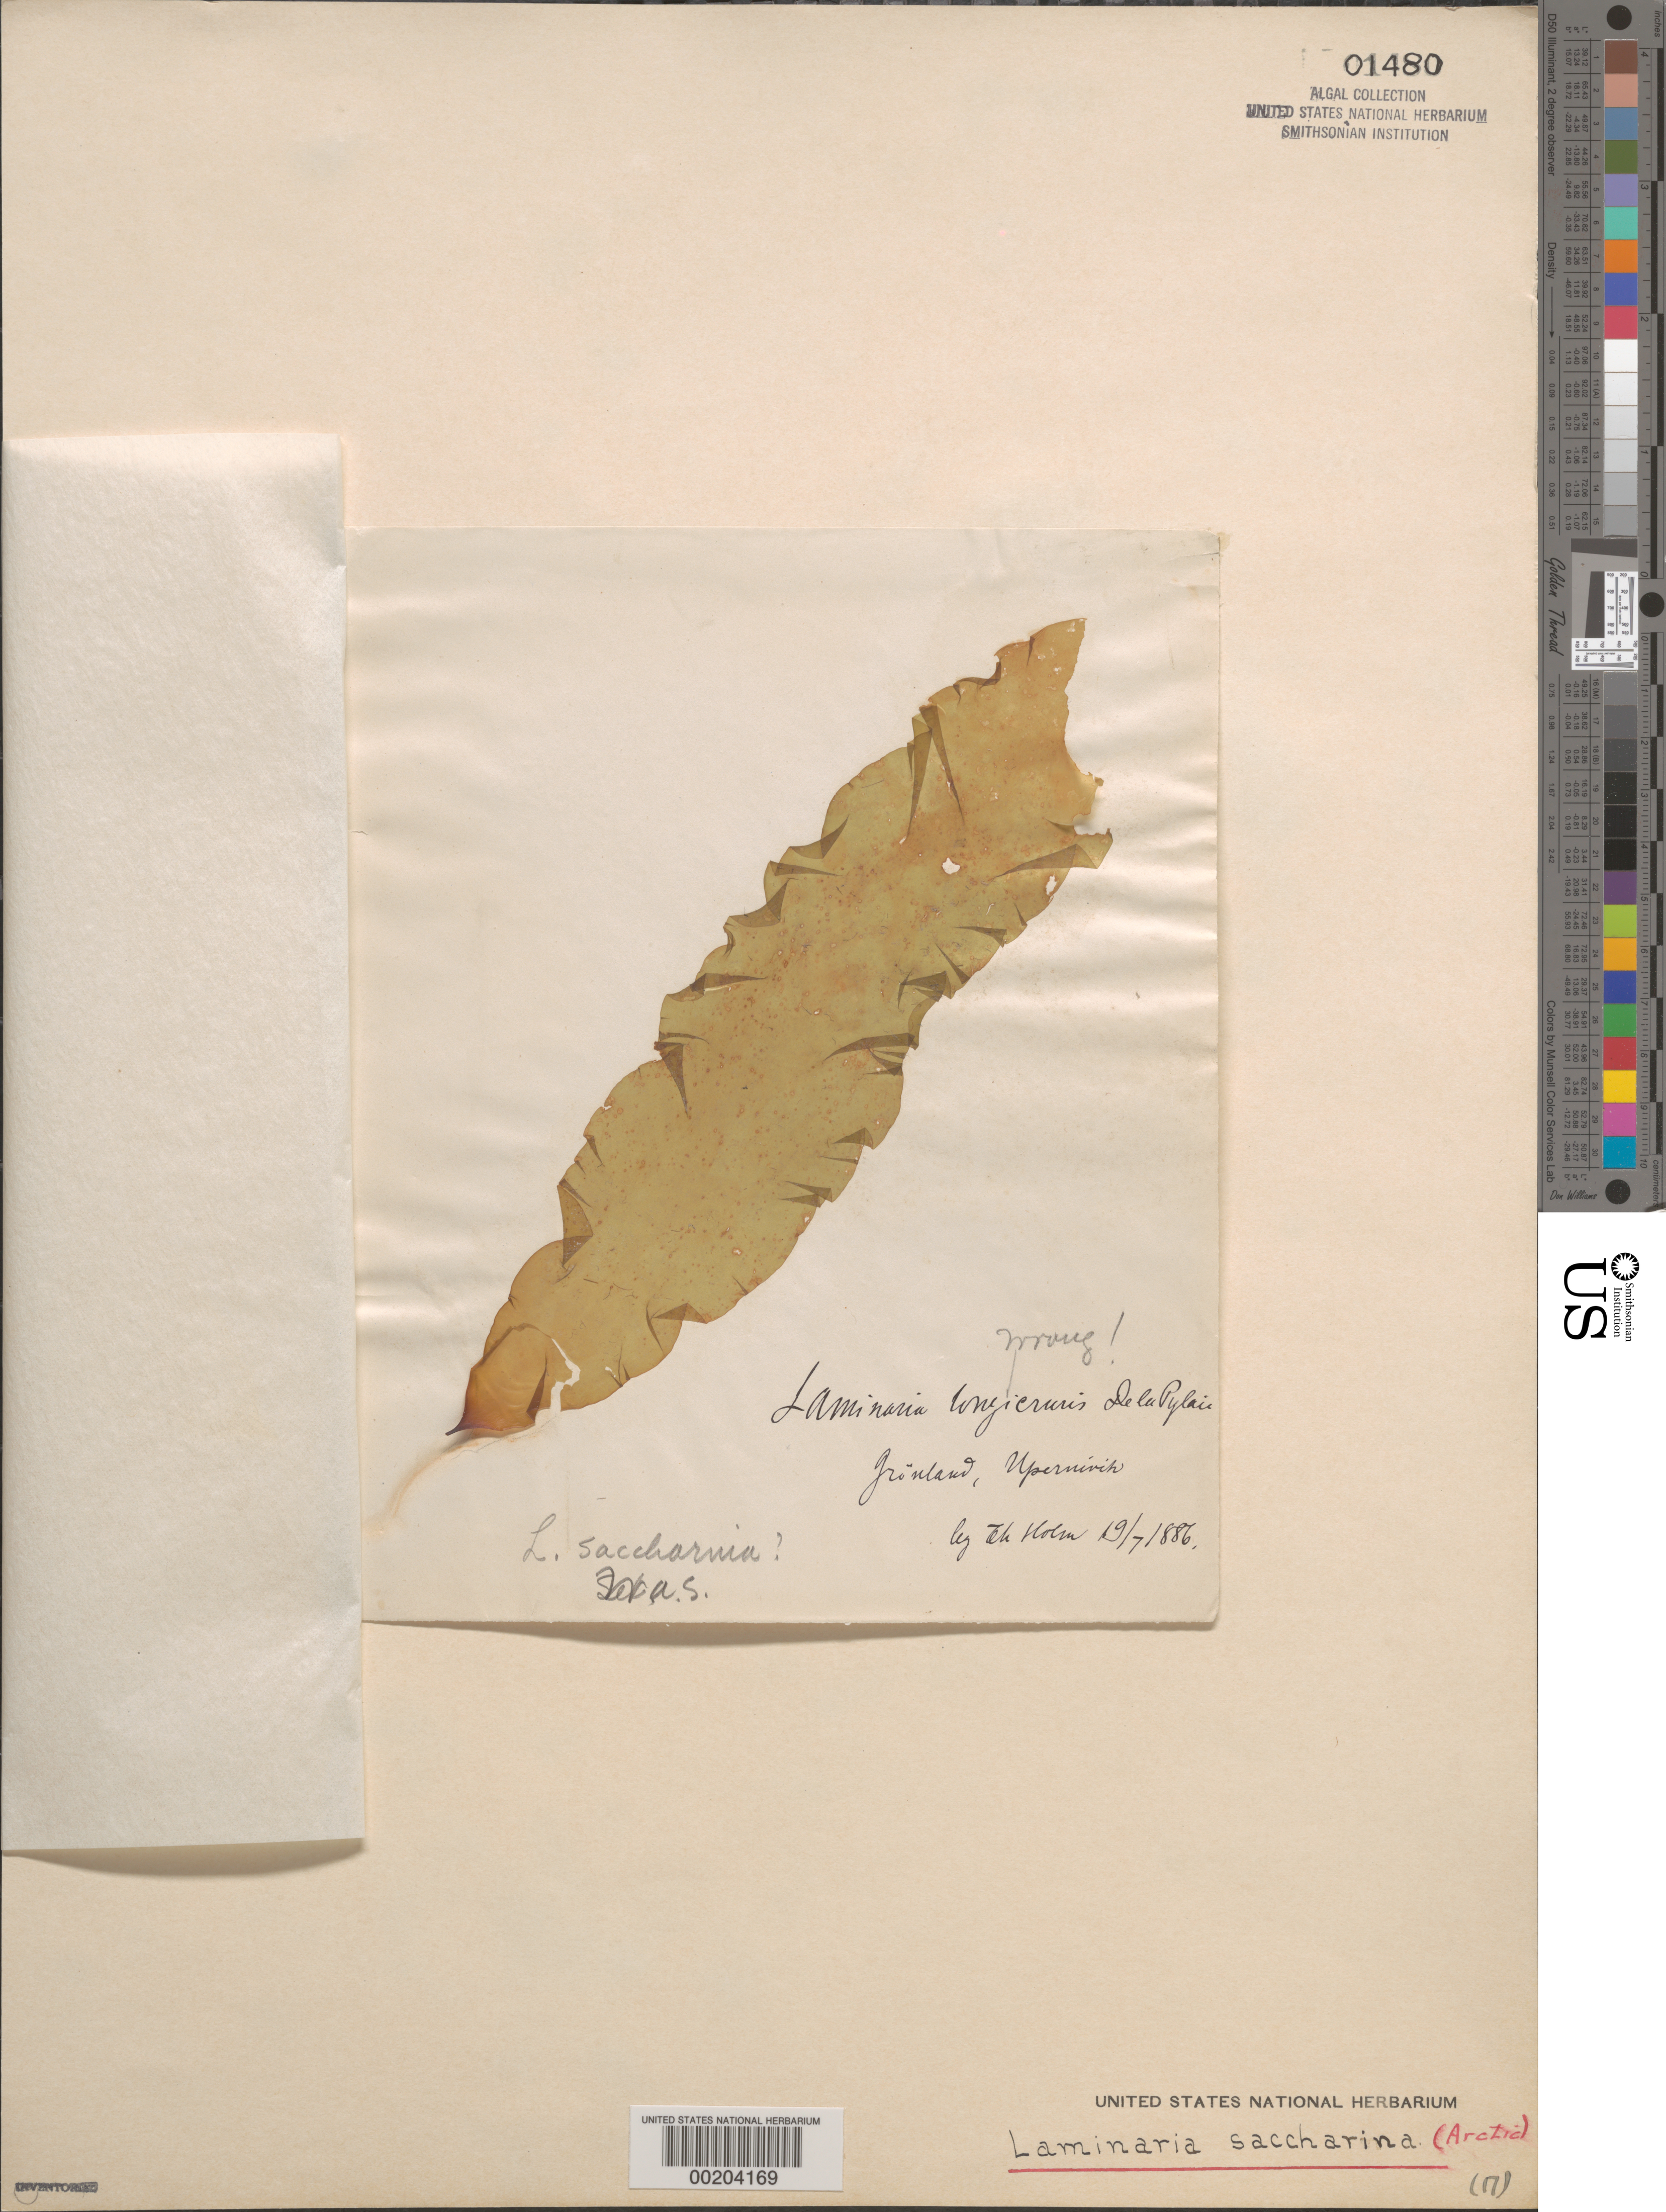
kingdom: Chromista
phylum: Ochrophyta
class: Phaeophyceae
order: Laminariales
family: Laminariaceae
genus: Saccharina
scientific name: Saccharina latissima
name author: C.E. Lane et al.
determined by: Algae name updating Project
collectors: T. Holm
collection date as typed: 19 Jul 1886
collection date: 1886-07-19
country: Greenland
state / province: Vestgronland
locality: Upernivik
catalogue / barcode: US 1480